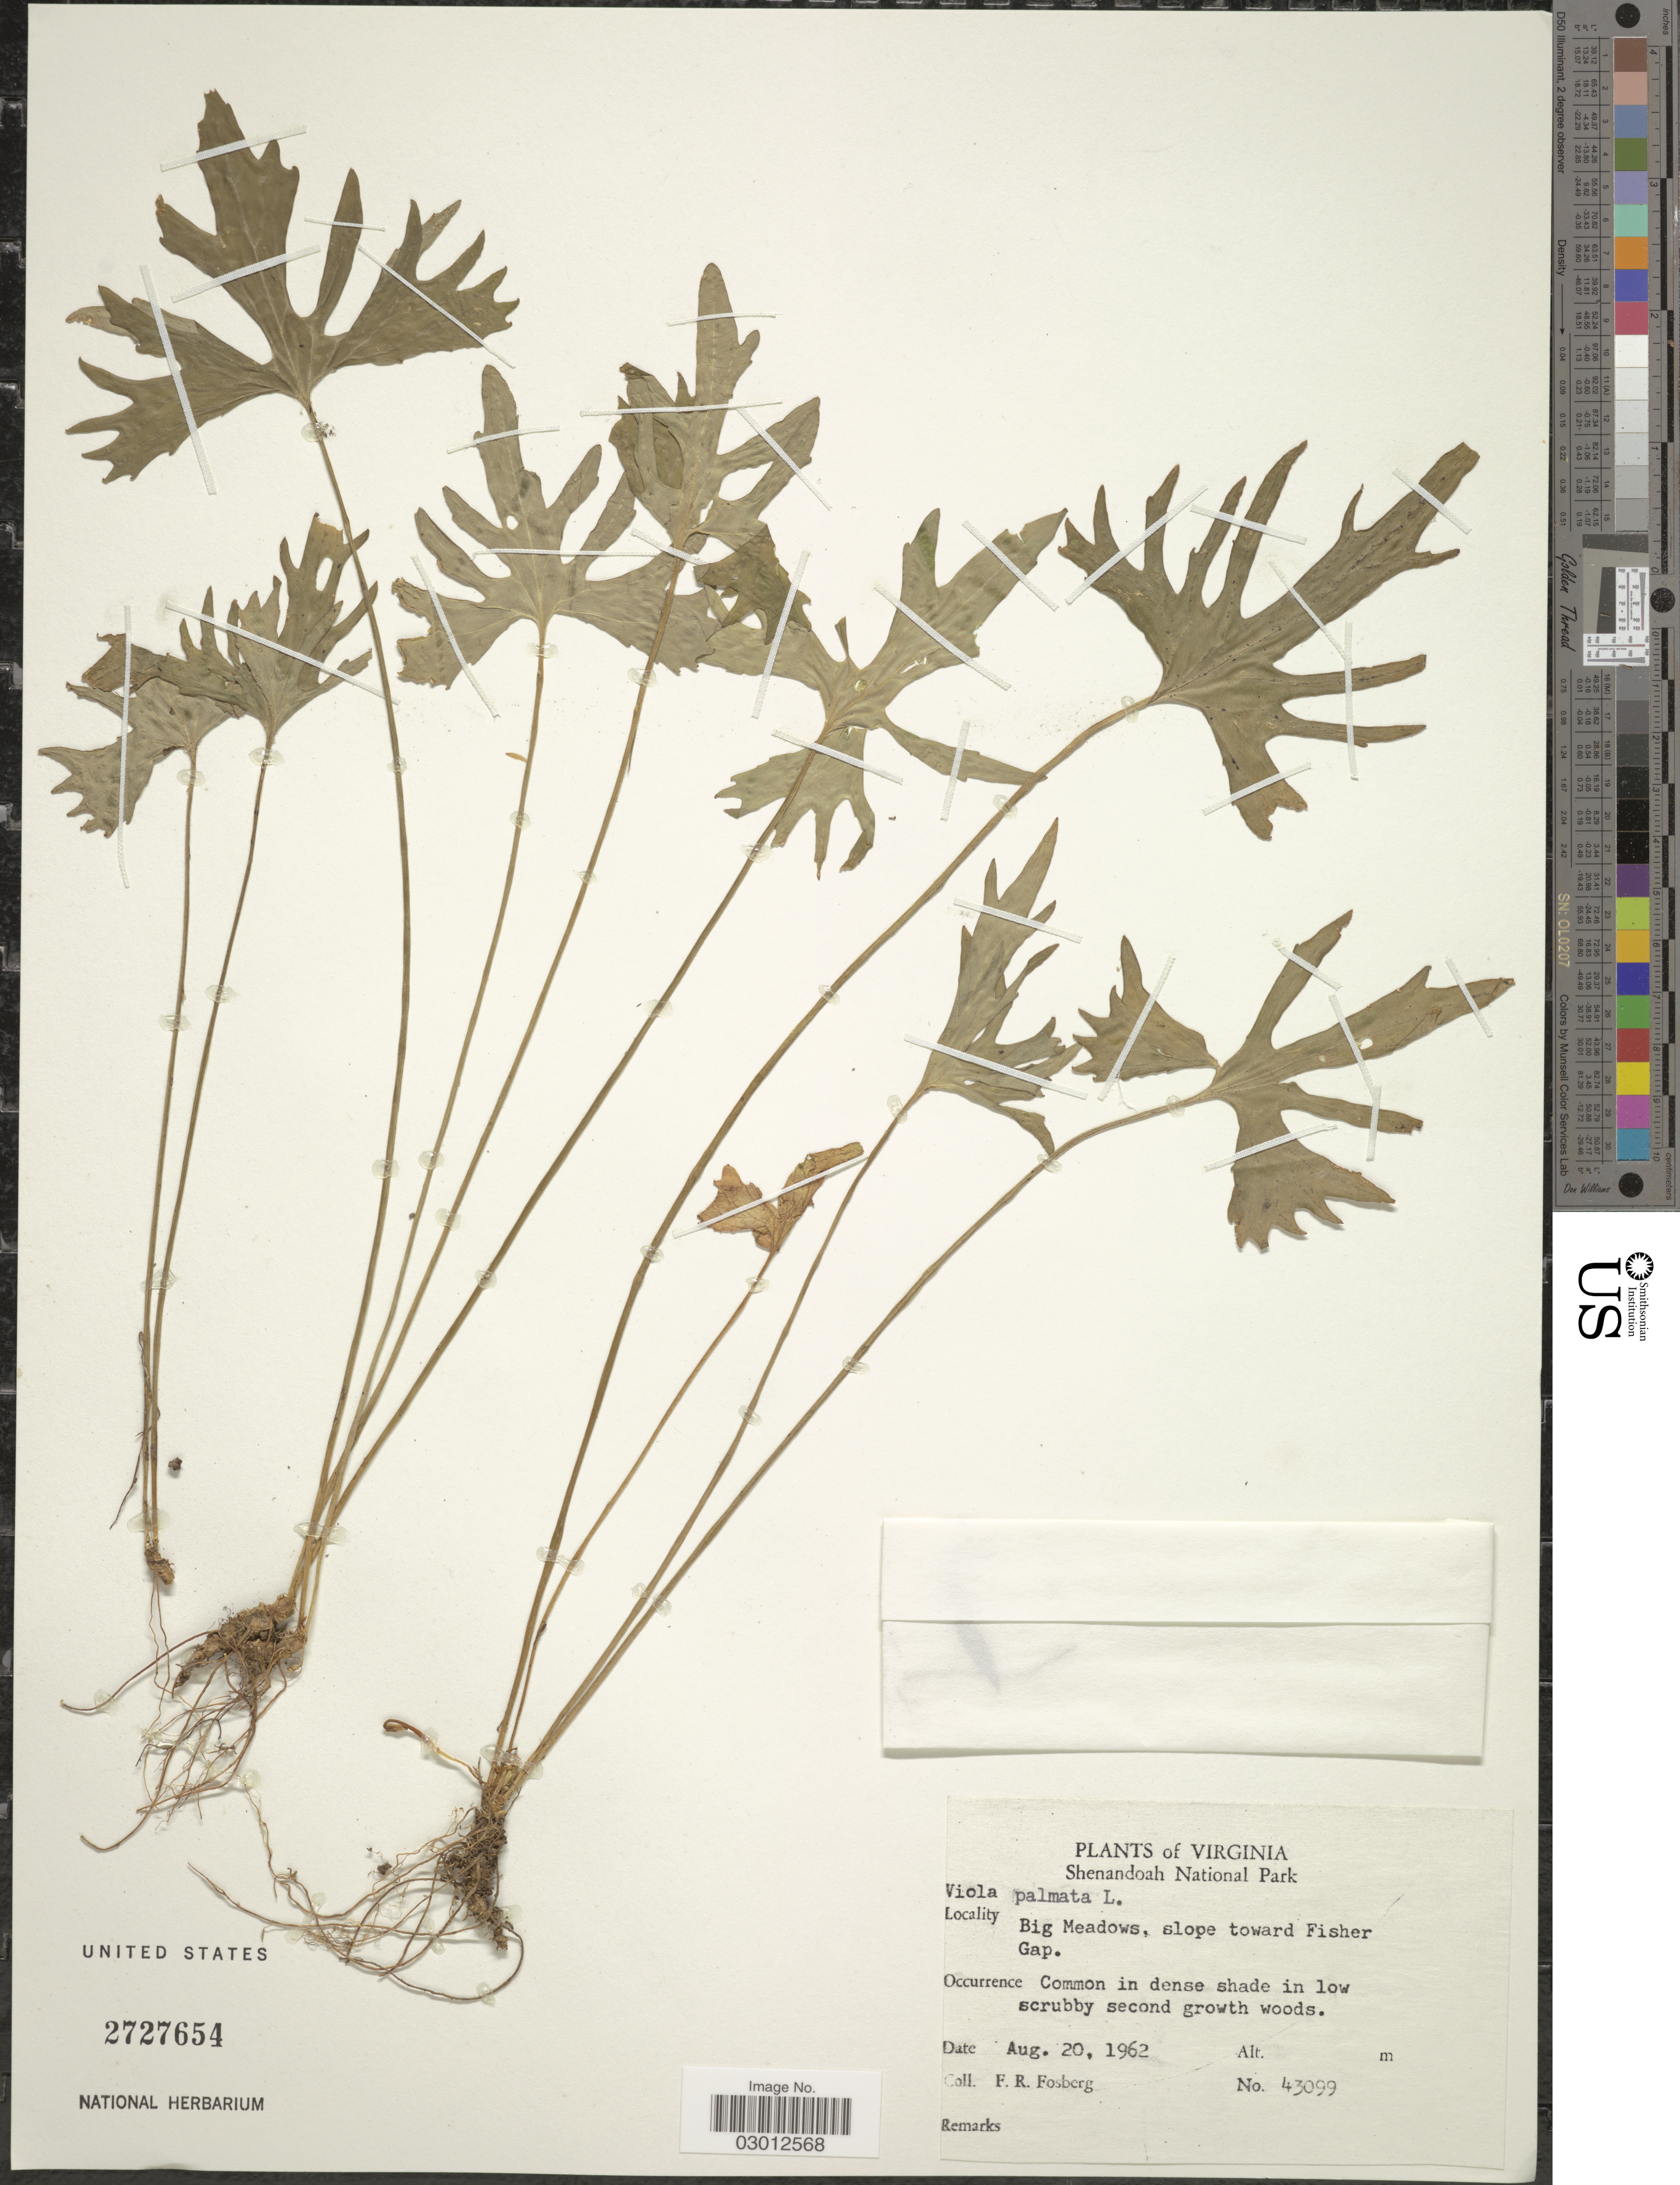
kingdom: Plantae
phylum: Tracheophyta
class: Magnoliopsida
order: Malpighiales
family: Violaceae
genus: Viola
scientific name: Viola palmata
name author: L.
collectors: F. R. Fosberg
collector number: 43099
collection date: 1962-08-20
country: United States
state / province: Virginia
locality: Shenandoah National Park, Big Meadows, slope toward Fisher Gap.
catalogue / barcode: US 2727654